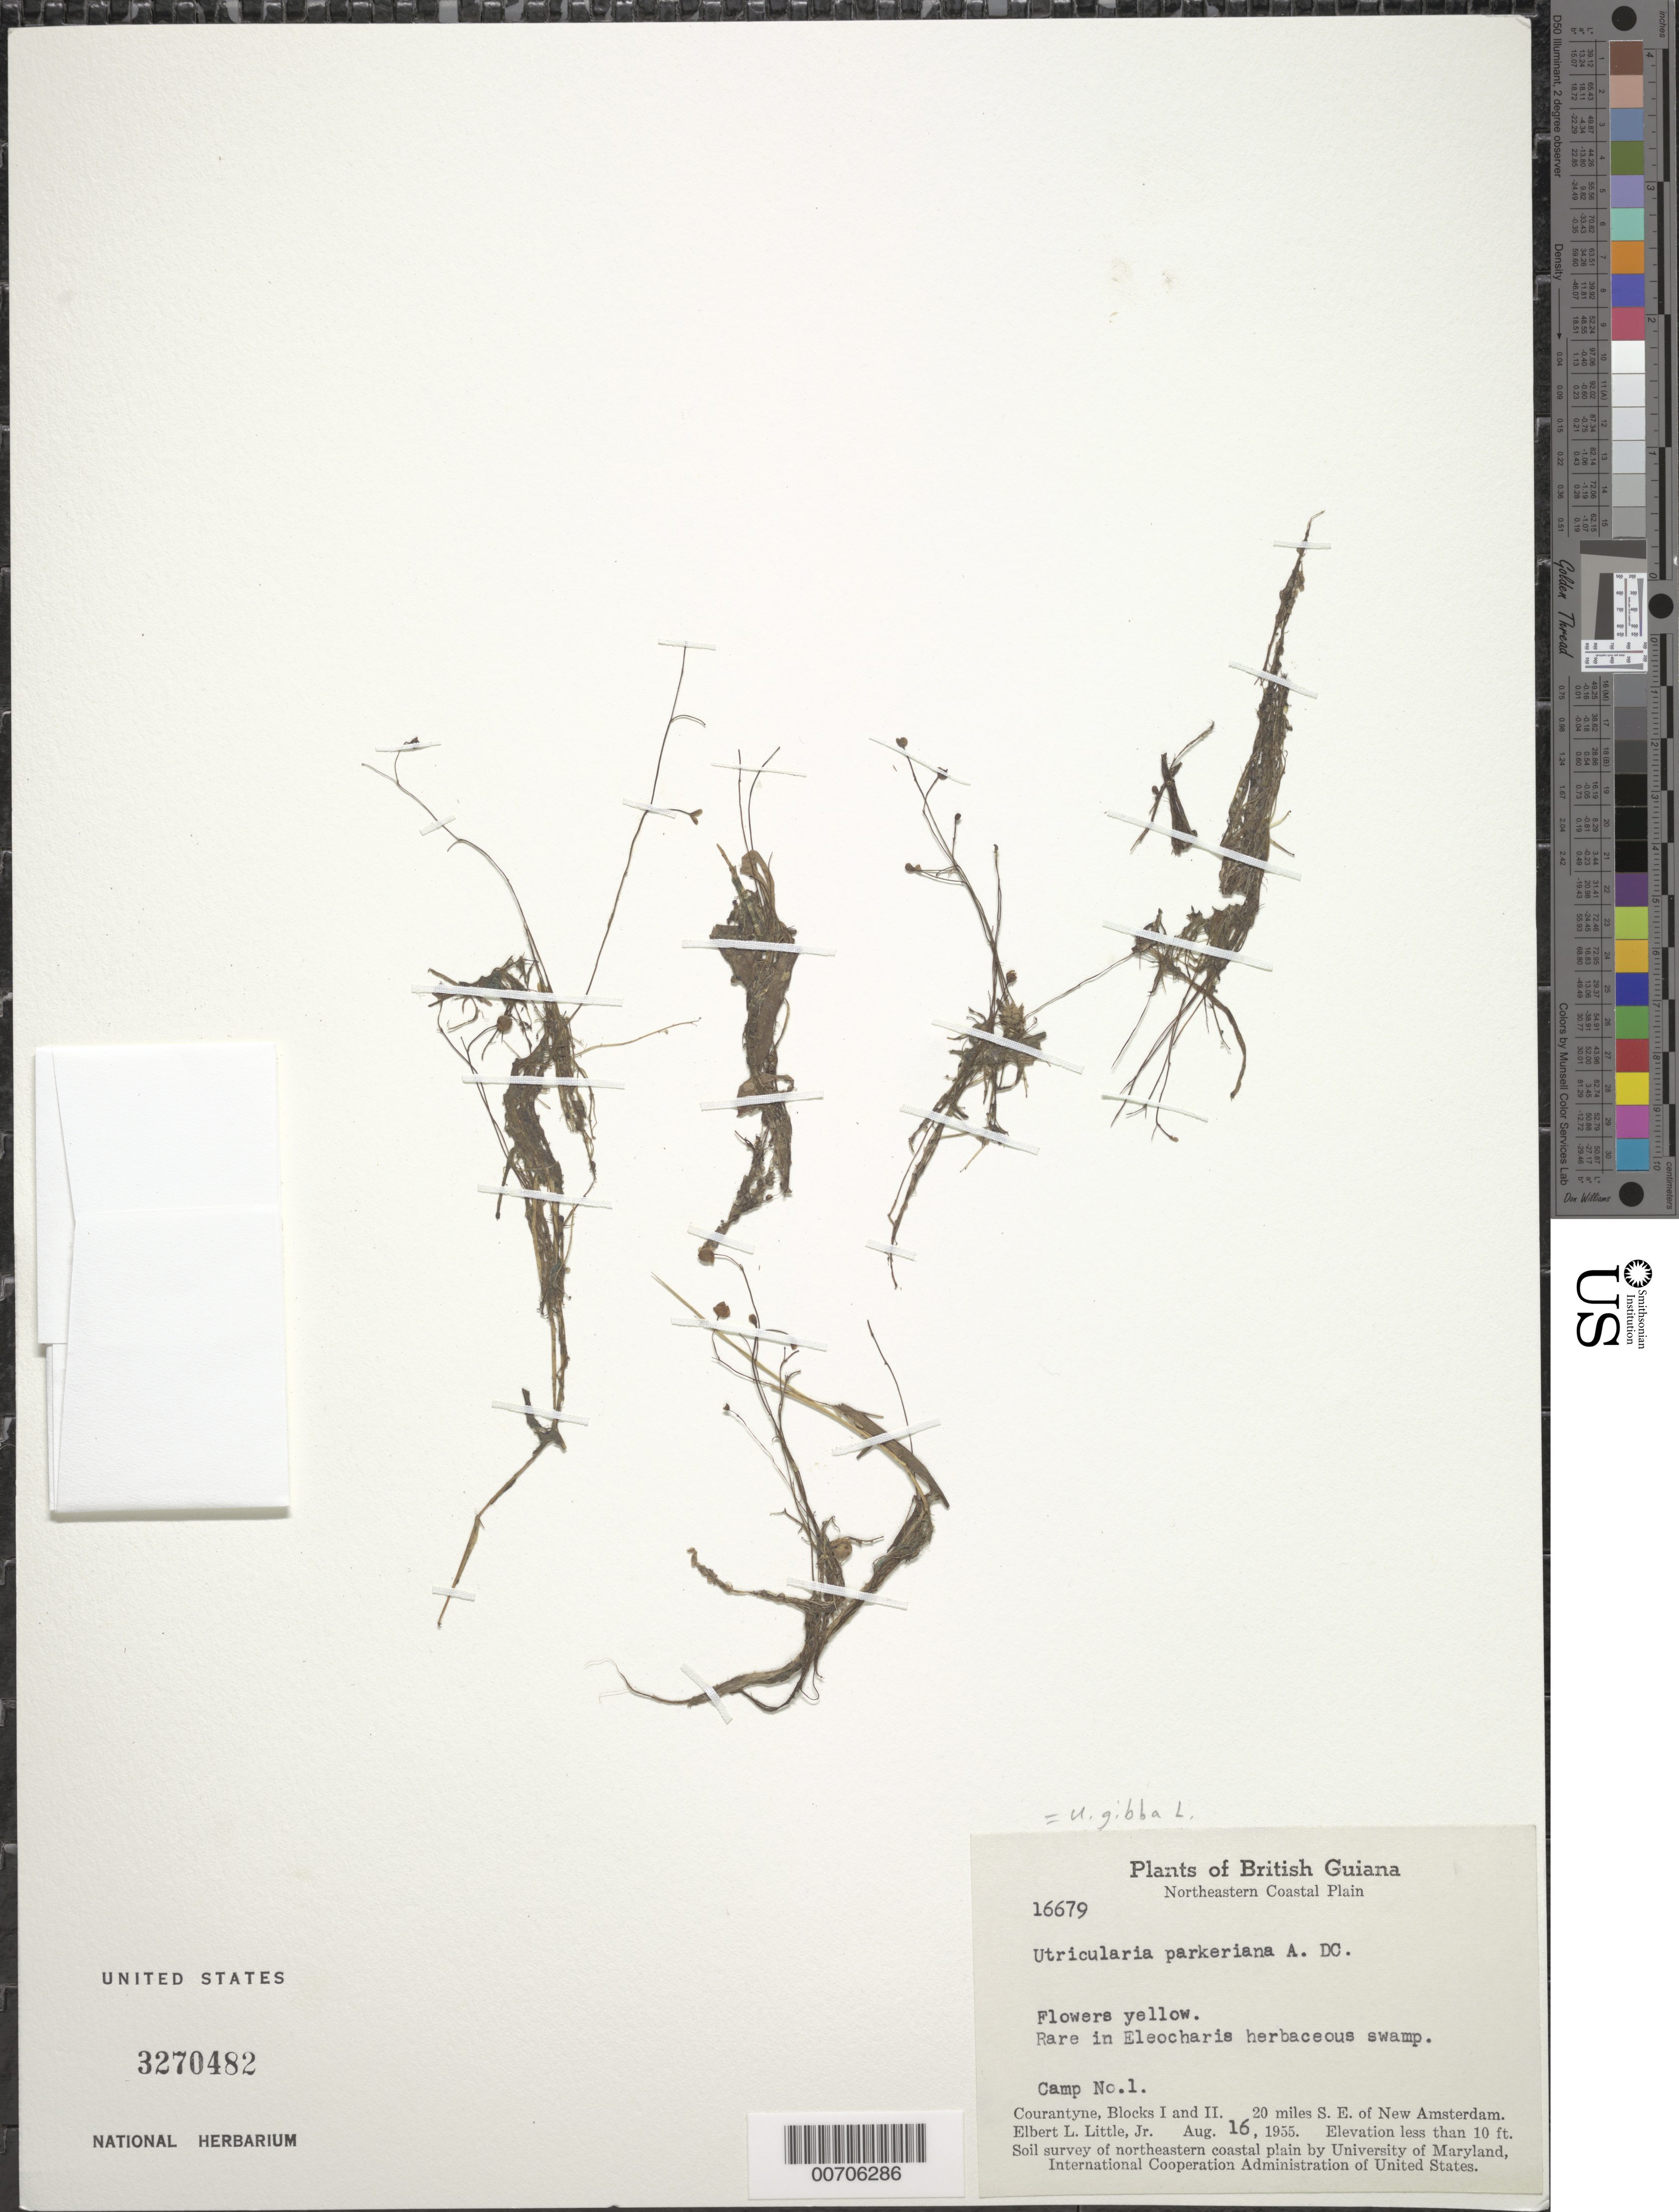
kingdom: Plantae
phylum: Tracheophyta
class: Magnoliopsida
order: Lamiales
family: Lentibulariaceae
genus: Utricularia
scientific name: Utricularia parkeriana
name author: A. DC.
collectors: E. L. Little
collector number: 16679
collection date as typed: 16-Aug-55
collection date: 1955-08-16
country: Guyana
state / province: E. Berbice-Corentyne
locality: Courantyne, Blocks I & II. 20 mi. SE of New Amsterdam, Camp No. 1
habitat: Eleocharis herbaceous swamp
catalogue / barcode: US 3270482